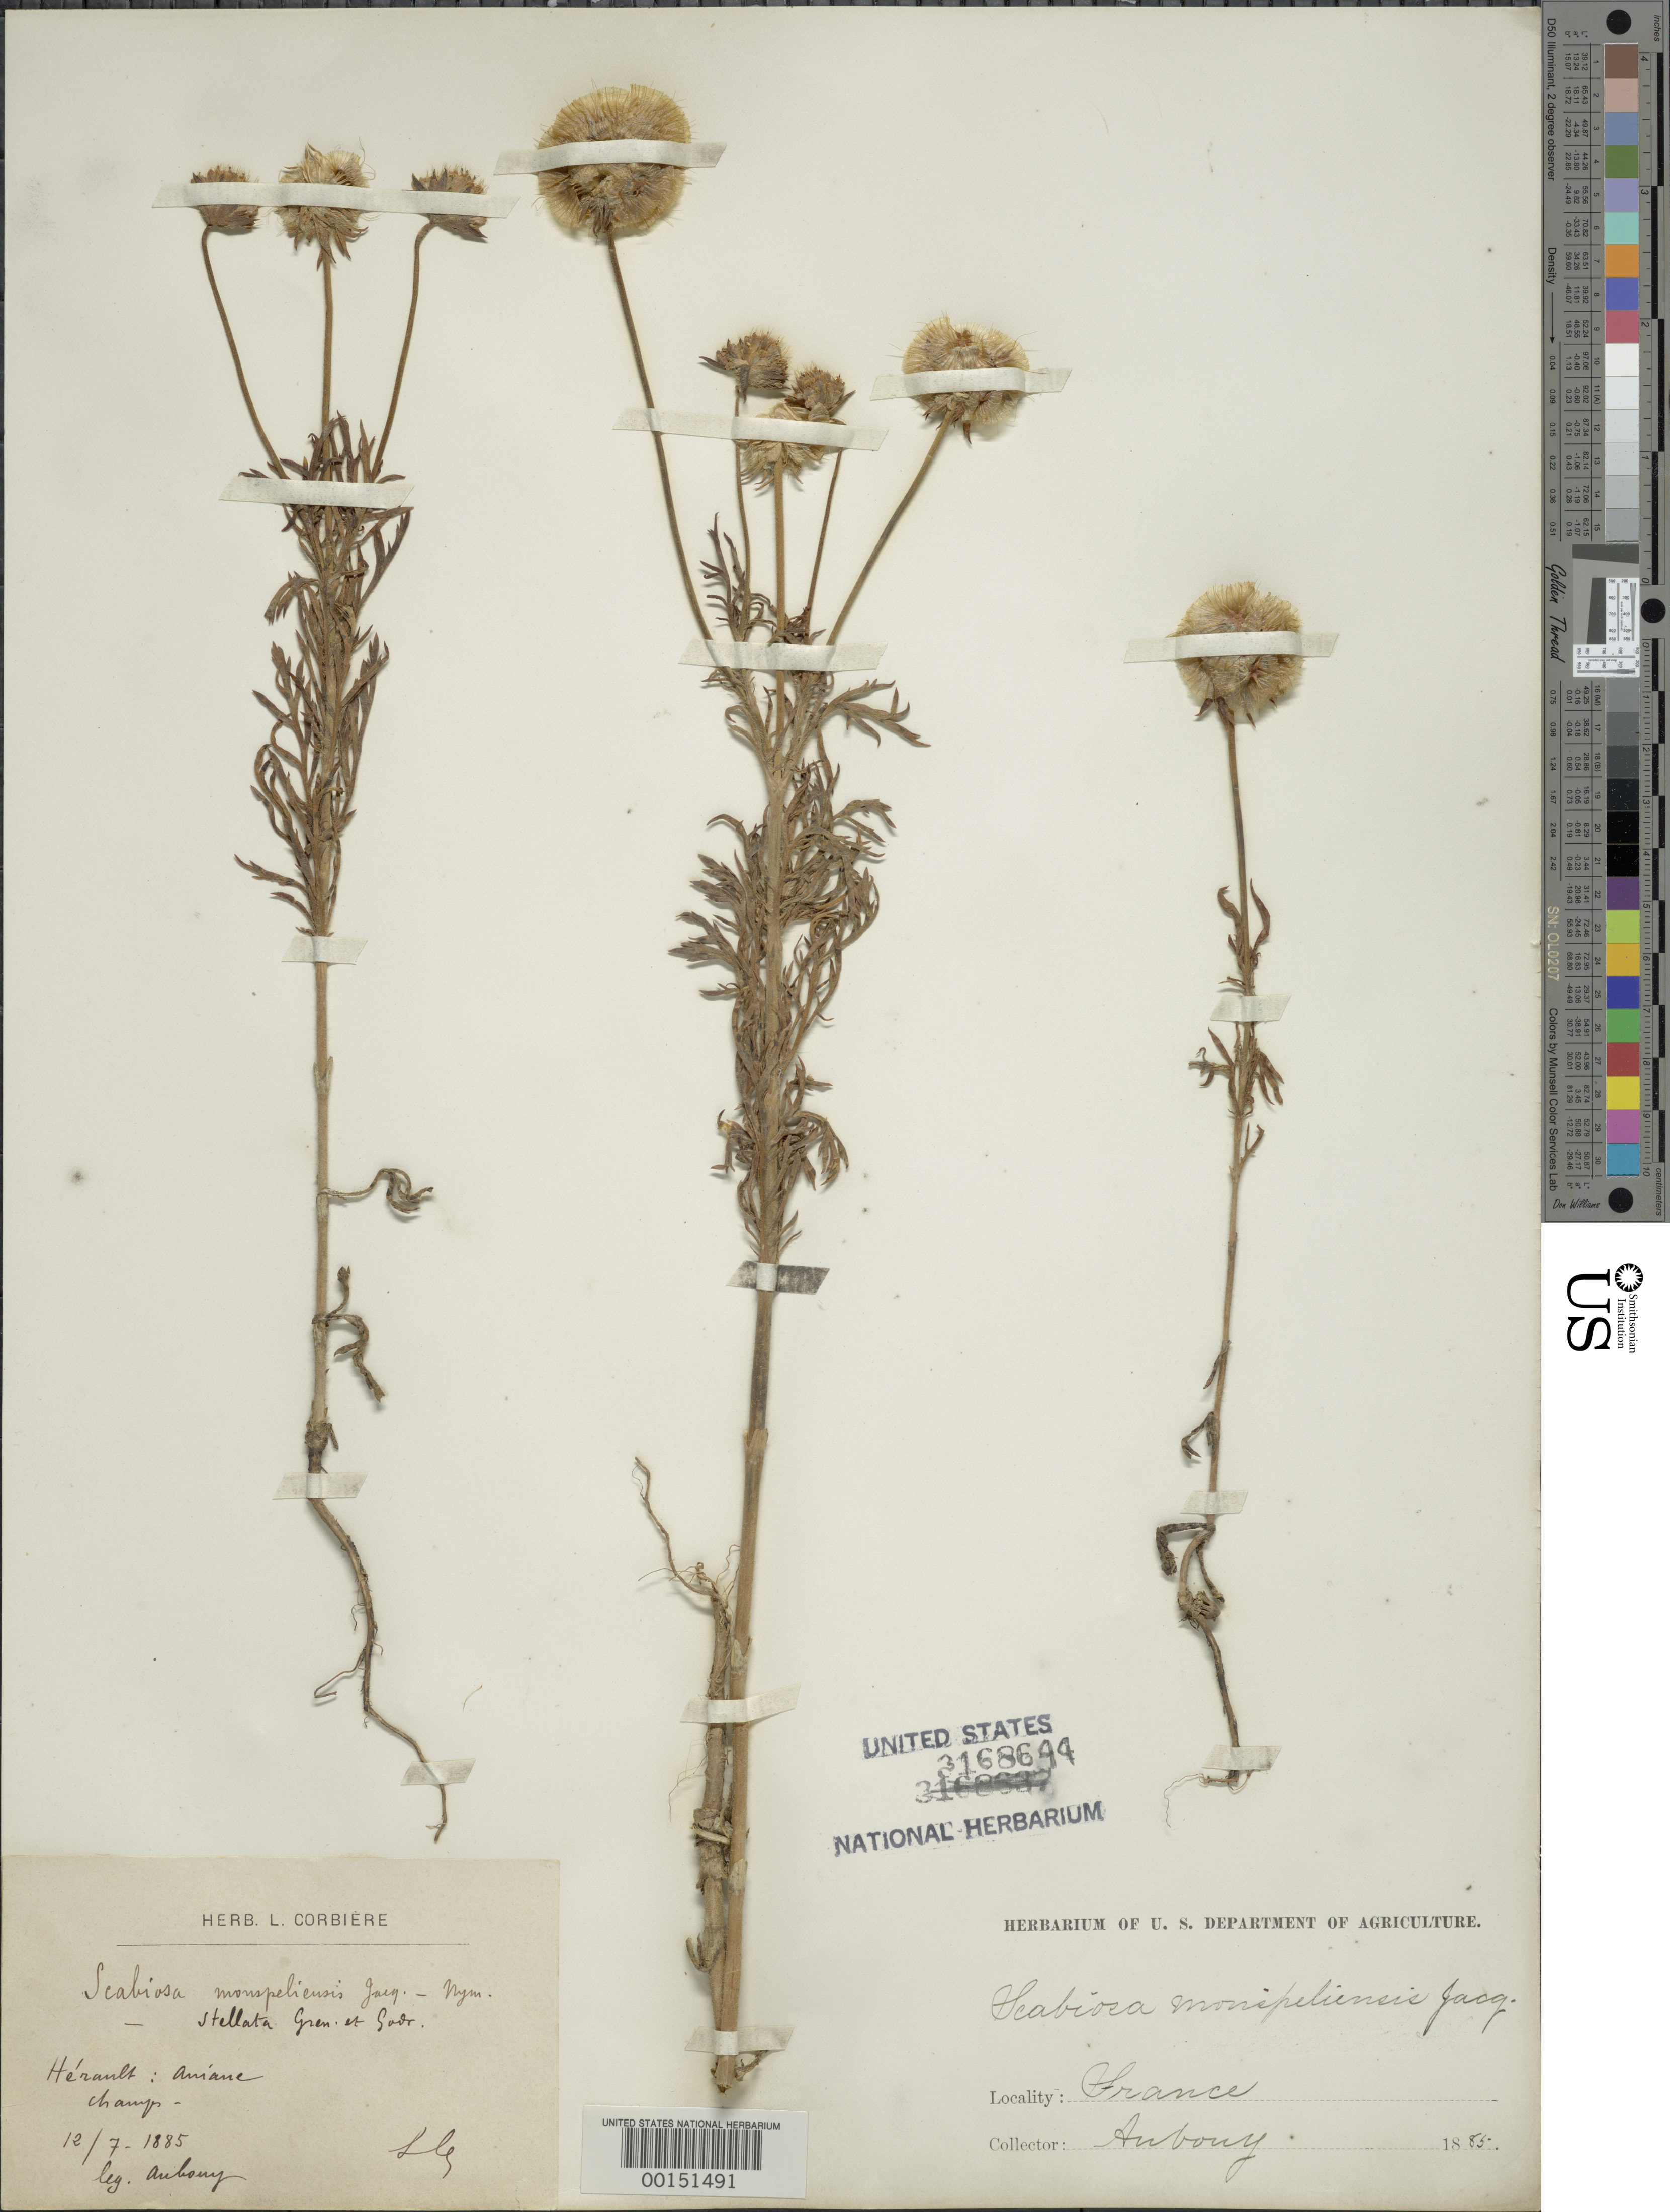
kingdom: Plantae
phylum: Tracheophyta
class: Magnoliopsida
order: Dipsacales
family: Caprifoliaceae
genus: Scabiosa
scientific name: Scabiosa monspeliensis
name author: Jacq.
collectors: -. Anbouy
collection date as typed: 12 Jul 1885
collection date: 1885-07-12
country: France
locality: Hwranlt, Amiane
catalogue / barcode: US 3168644